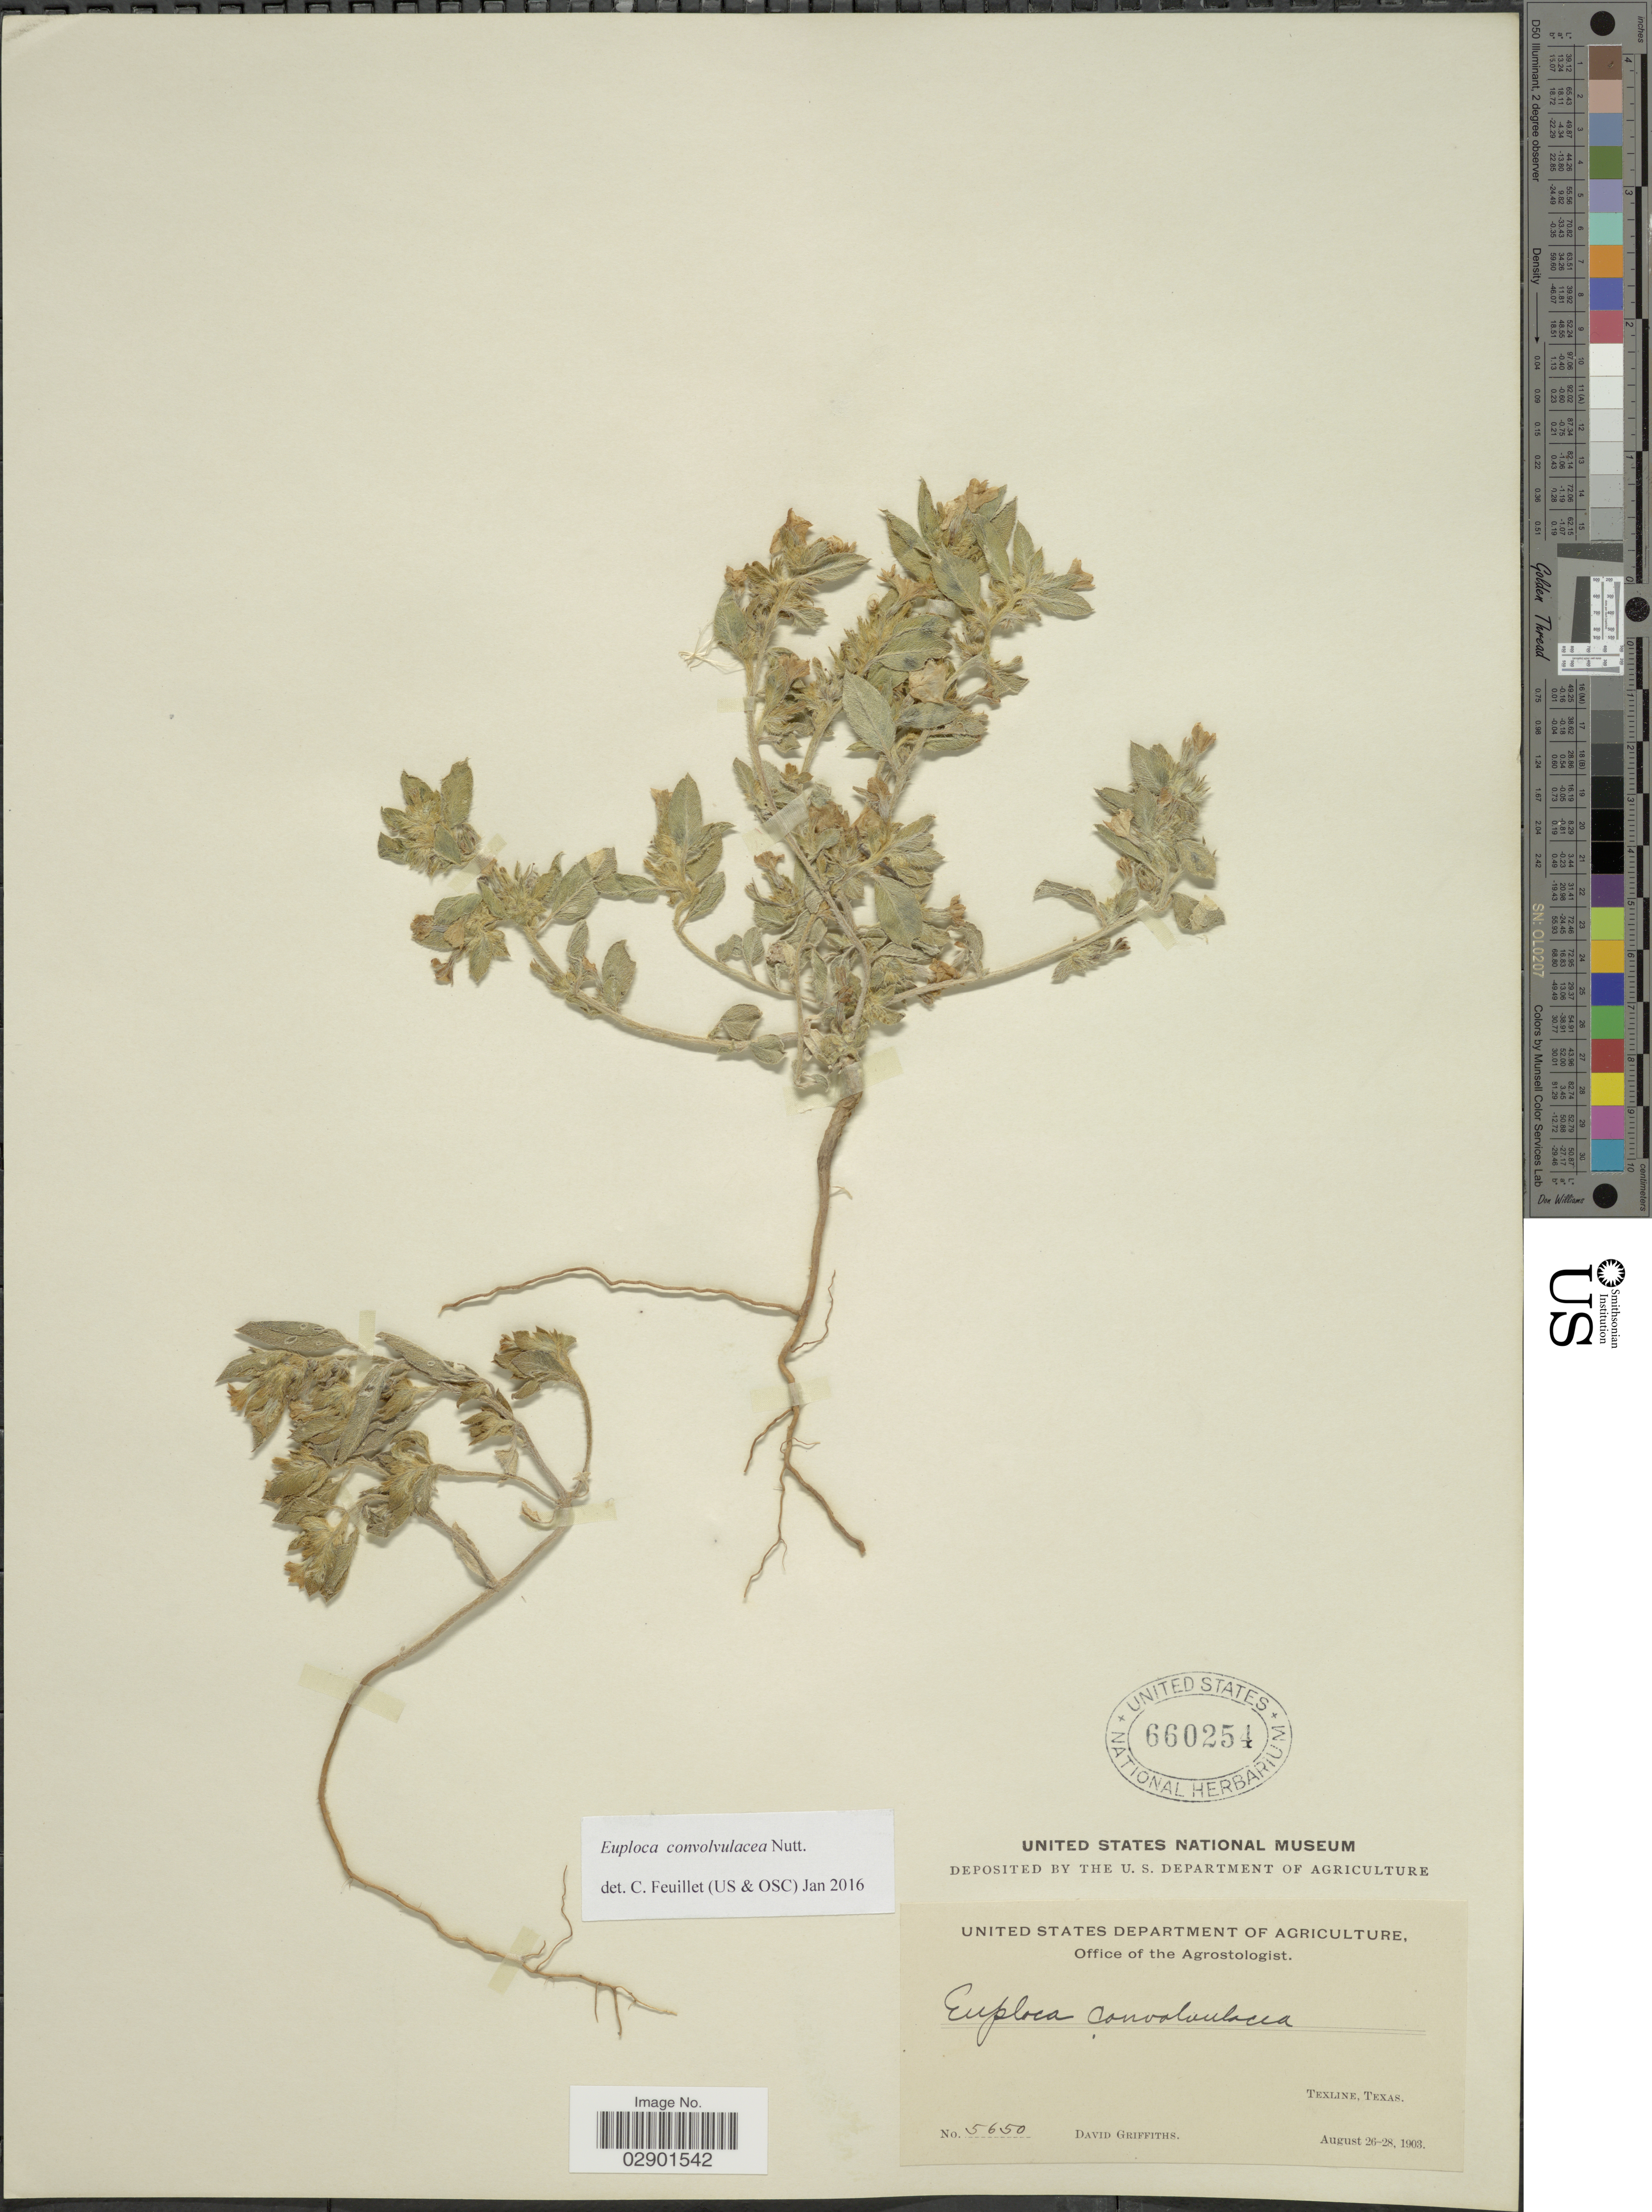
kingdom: Plantae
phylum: Tracheophyta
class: Magnoliopsida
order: Boraginales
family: Heliotropiaceae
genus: Euploca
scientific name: Euploca convolvulacea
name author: Nutt.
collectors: D. Griffiths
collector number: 5650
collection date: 1903-08-26/1903-08-28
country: United States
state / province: Texas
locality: Texline, Texas.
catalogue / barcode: US 660254